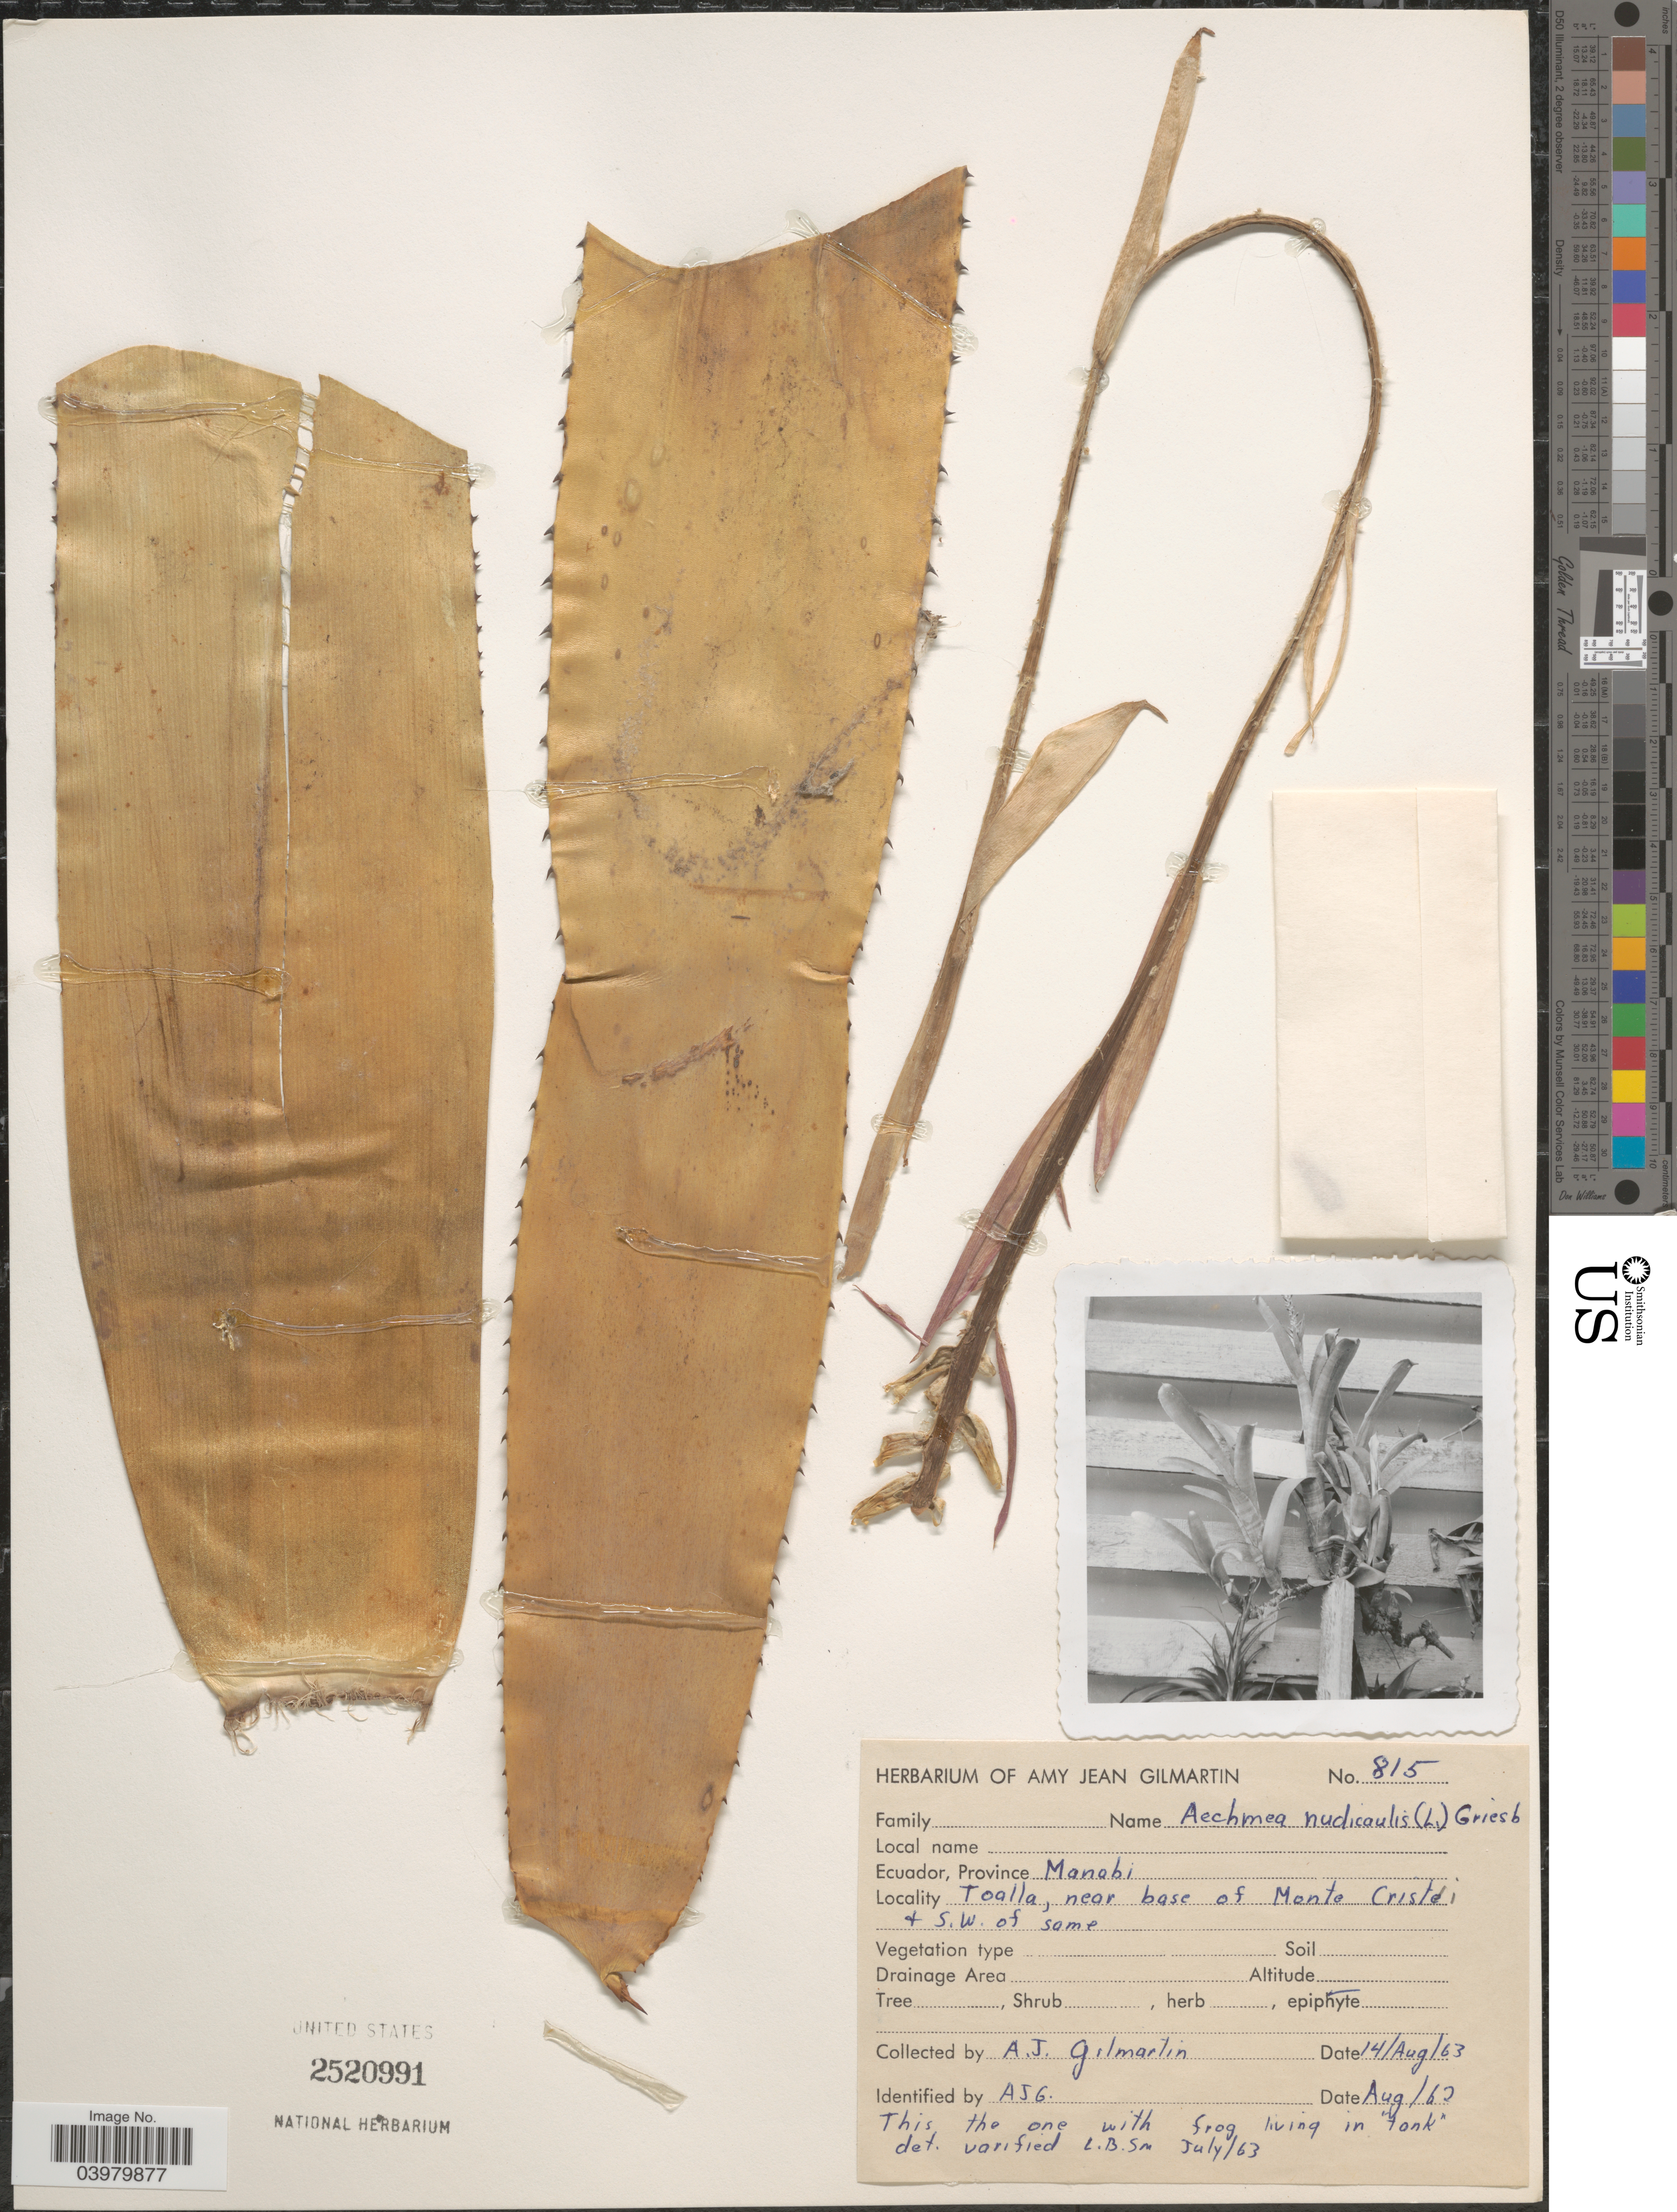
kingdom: Plantae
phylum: Tracheophyta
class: Liliopsida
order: Poales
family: Bromeliaceae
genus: Aechmea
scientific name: Aechmea nudicaulis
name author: (L.) Griseb.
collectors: A. J. Gilmartin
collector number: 815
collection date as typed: Transcribed d/m/y: 14/8/63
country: Ecuador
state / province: Manabí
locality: Toalla, near base of Monte Cristi & S.W. of same.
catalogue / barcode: US 2520991